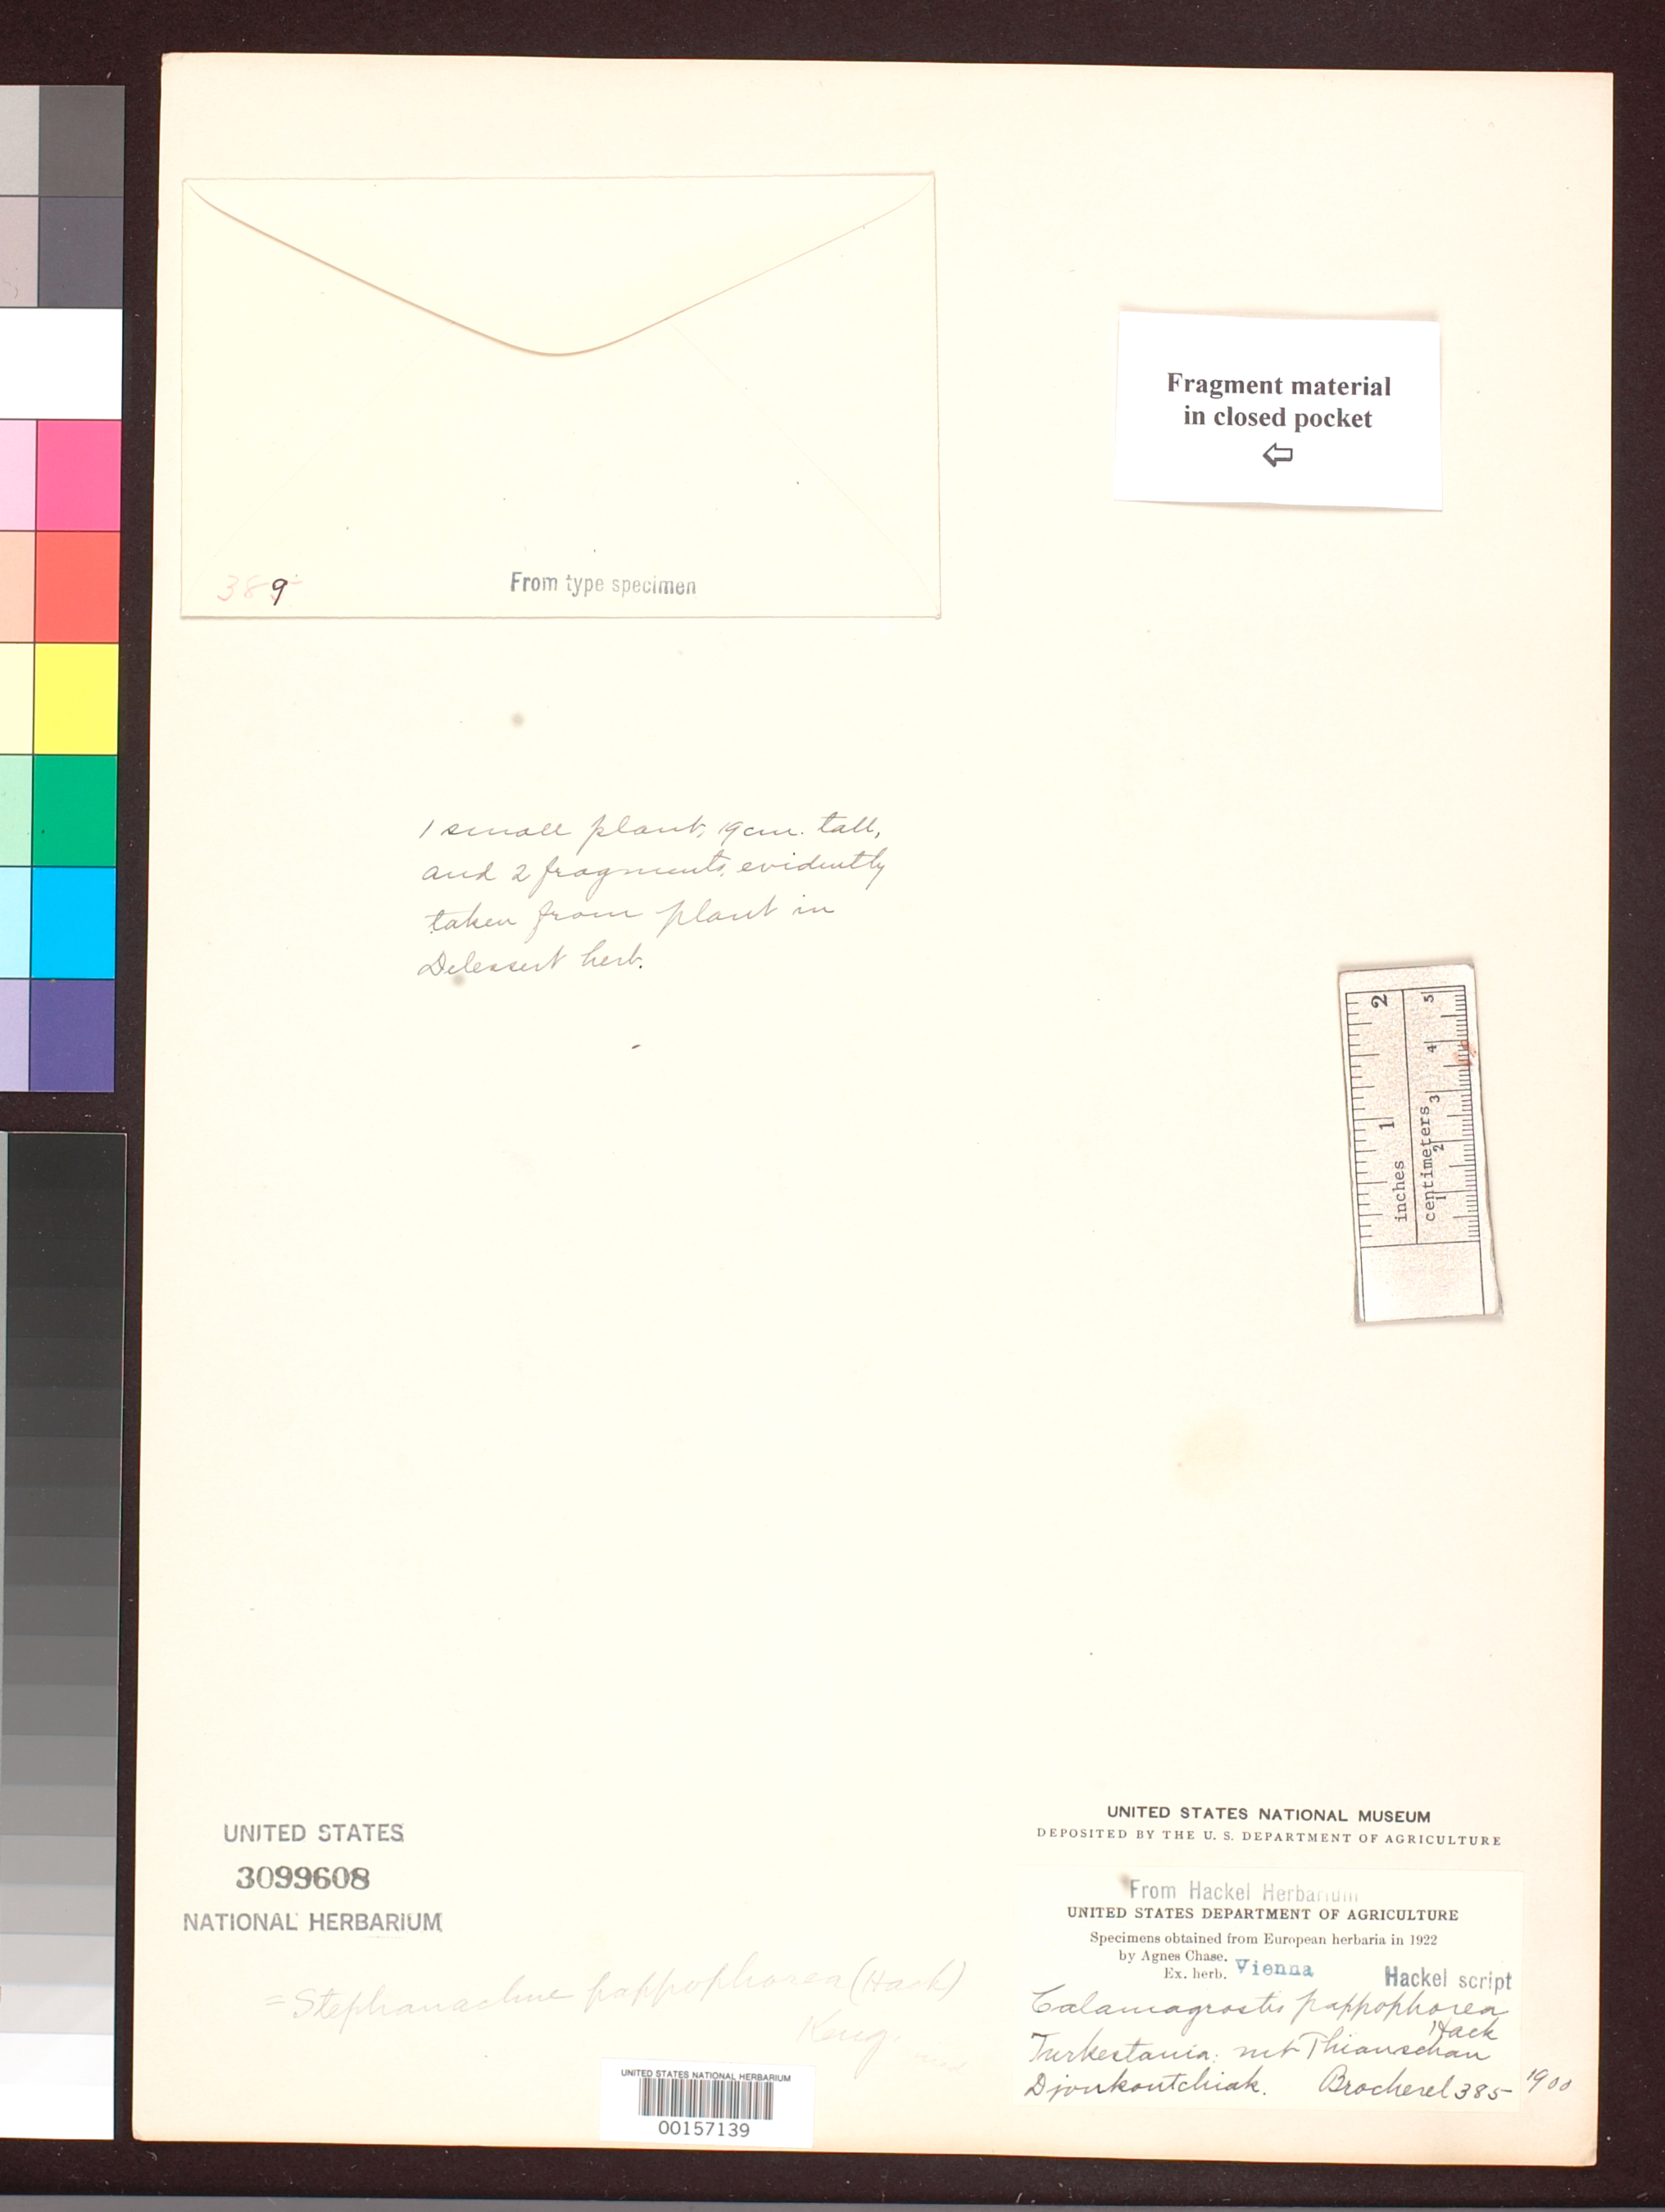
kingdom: Plantae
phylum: Tracheophyta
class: Liliopsida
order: Poales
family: Poaceae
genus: Calamagrostis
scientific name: Calamagrostis pappophorea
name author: Hack.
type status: Type Fragment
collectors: -. Brocherel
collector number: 385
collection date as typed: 1900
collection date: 1900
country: Kyrgyzstan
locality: Mt. Thianschan, valle Djoukoutchiak. (country as "Turkestan")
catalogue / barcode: US 3099608